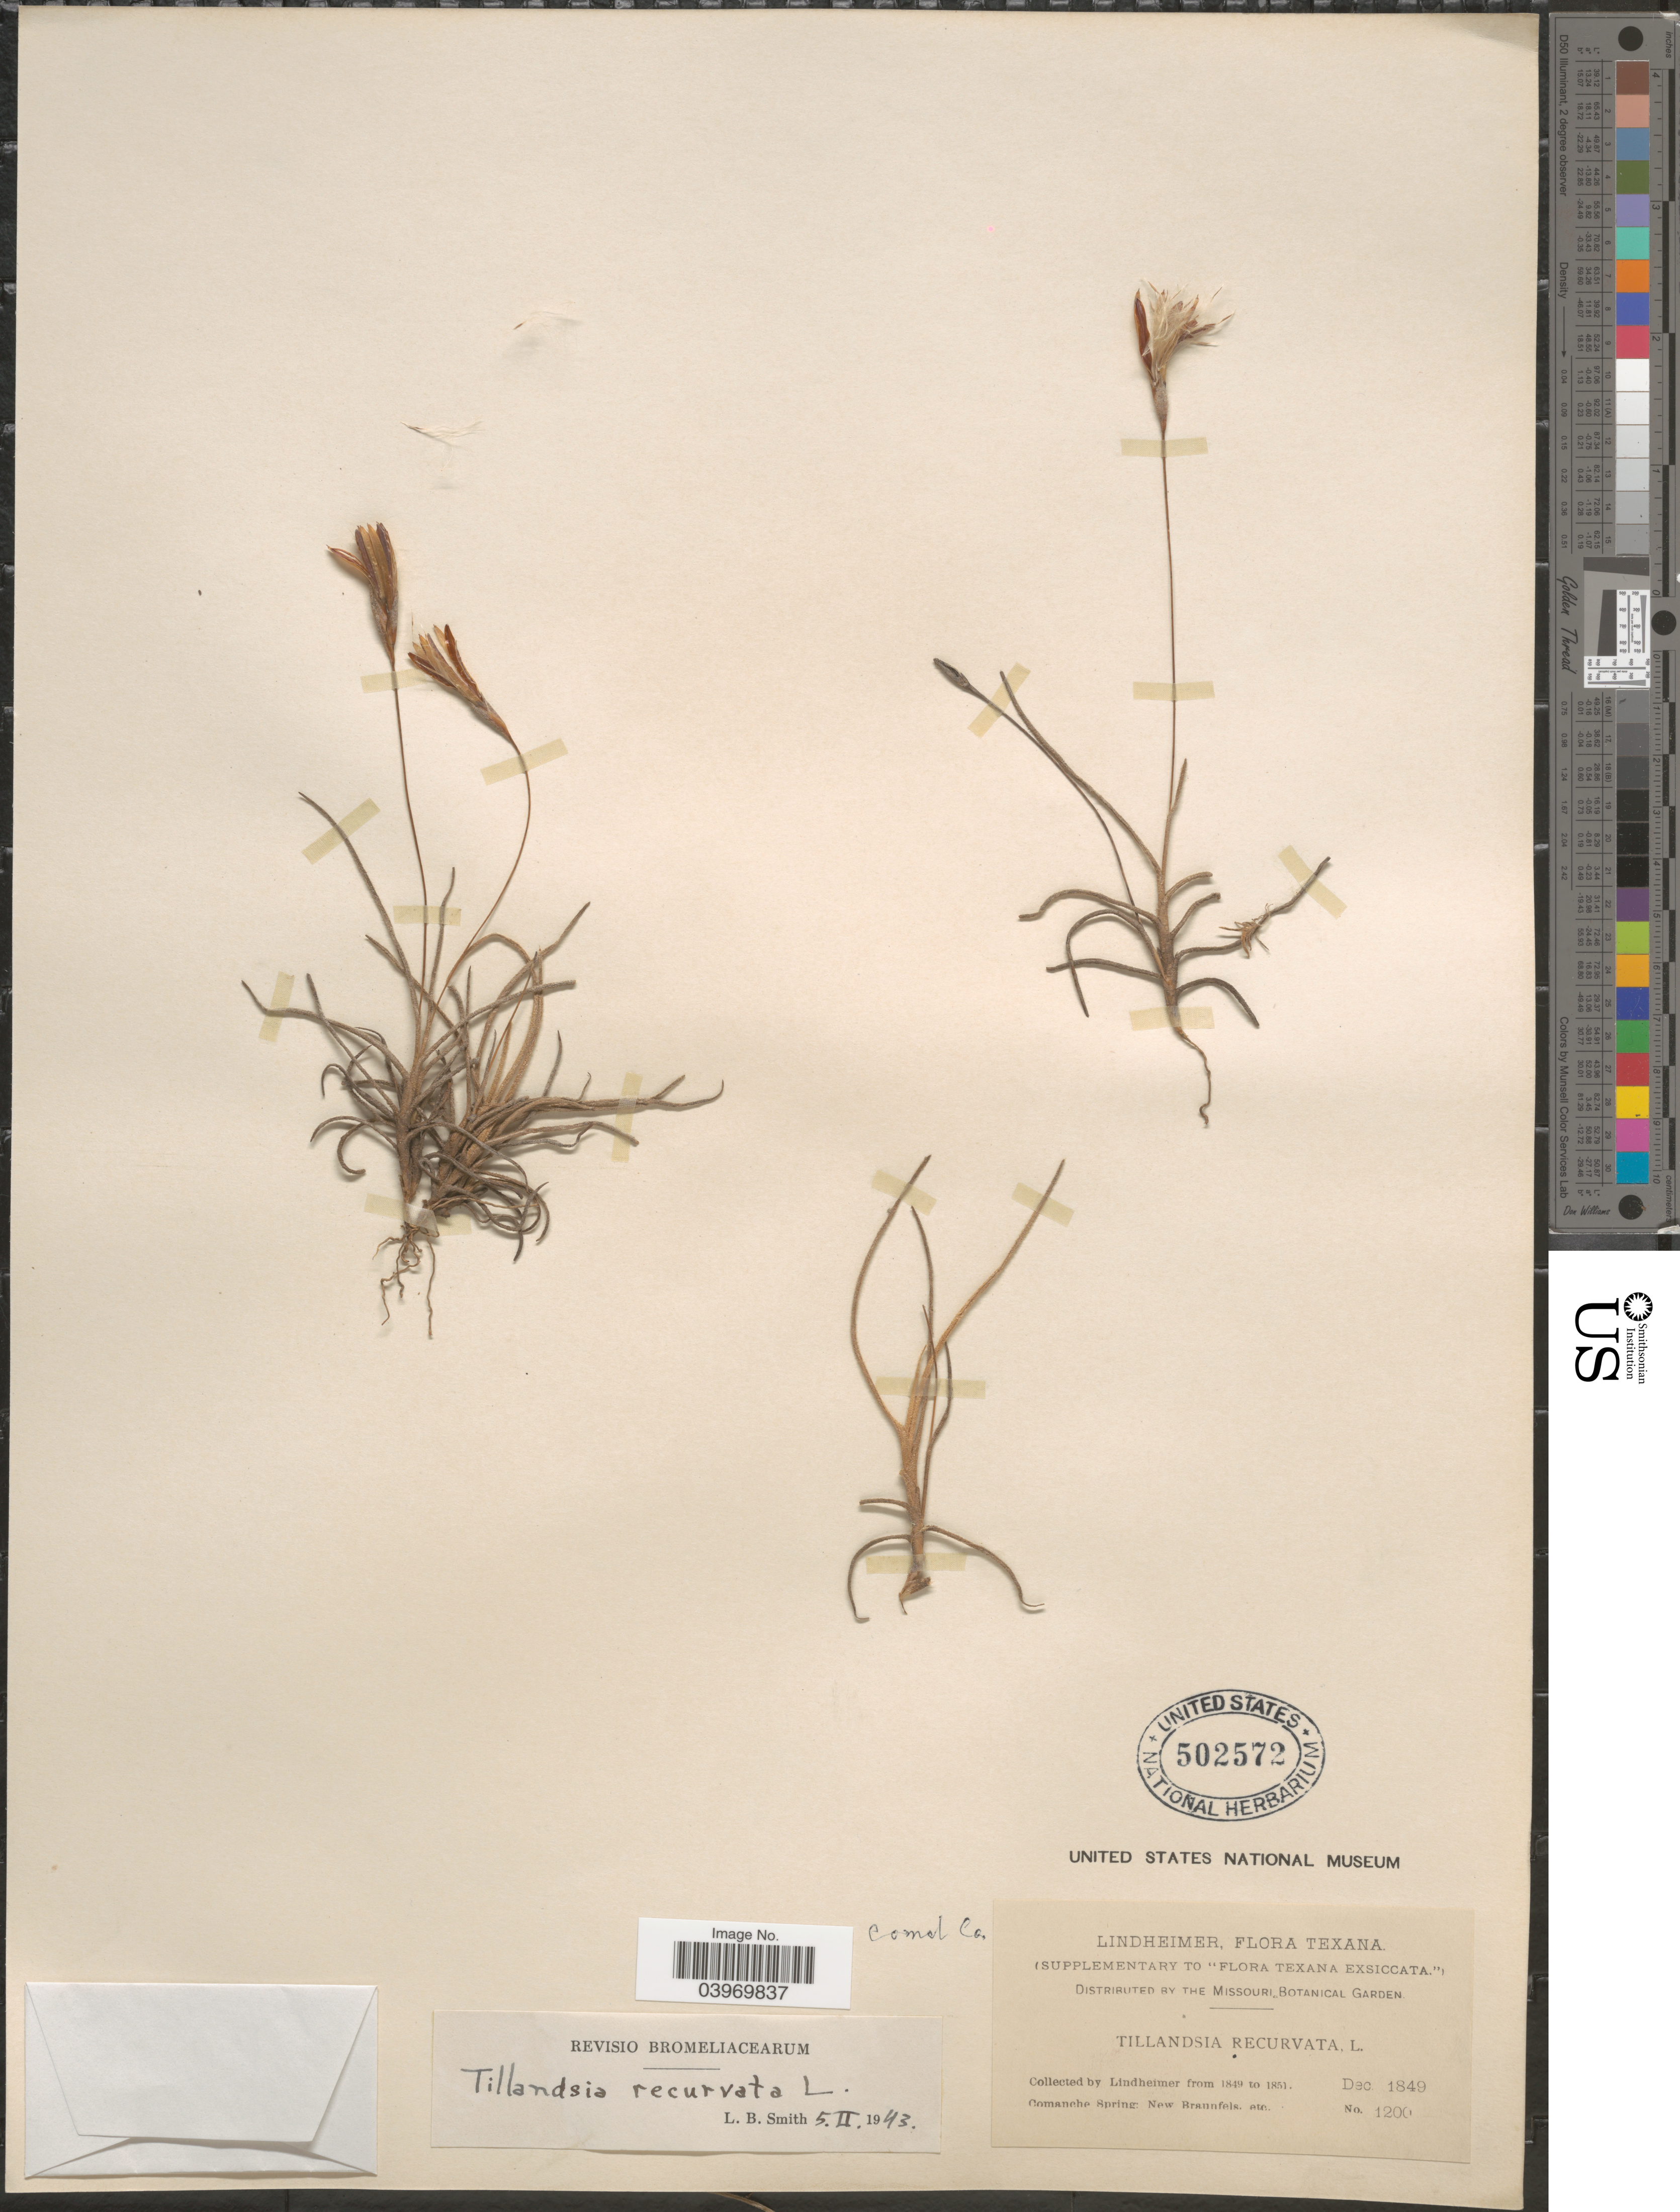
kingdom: Plantae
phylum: Tracheophyta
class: Liliopsida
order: Poales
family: Bromeliaceae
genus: Tillandsia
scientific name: Tillandsia recurvata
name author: L.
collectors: -. Lindheimer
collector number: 1200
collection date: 1849-12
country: United States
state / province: Texas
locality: Comanche Spring: New Braunfels. Comal Co.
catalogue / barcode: US 502572